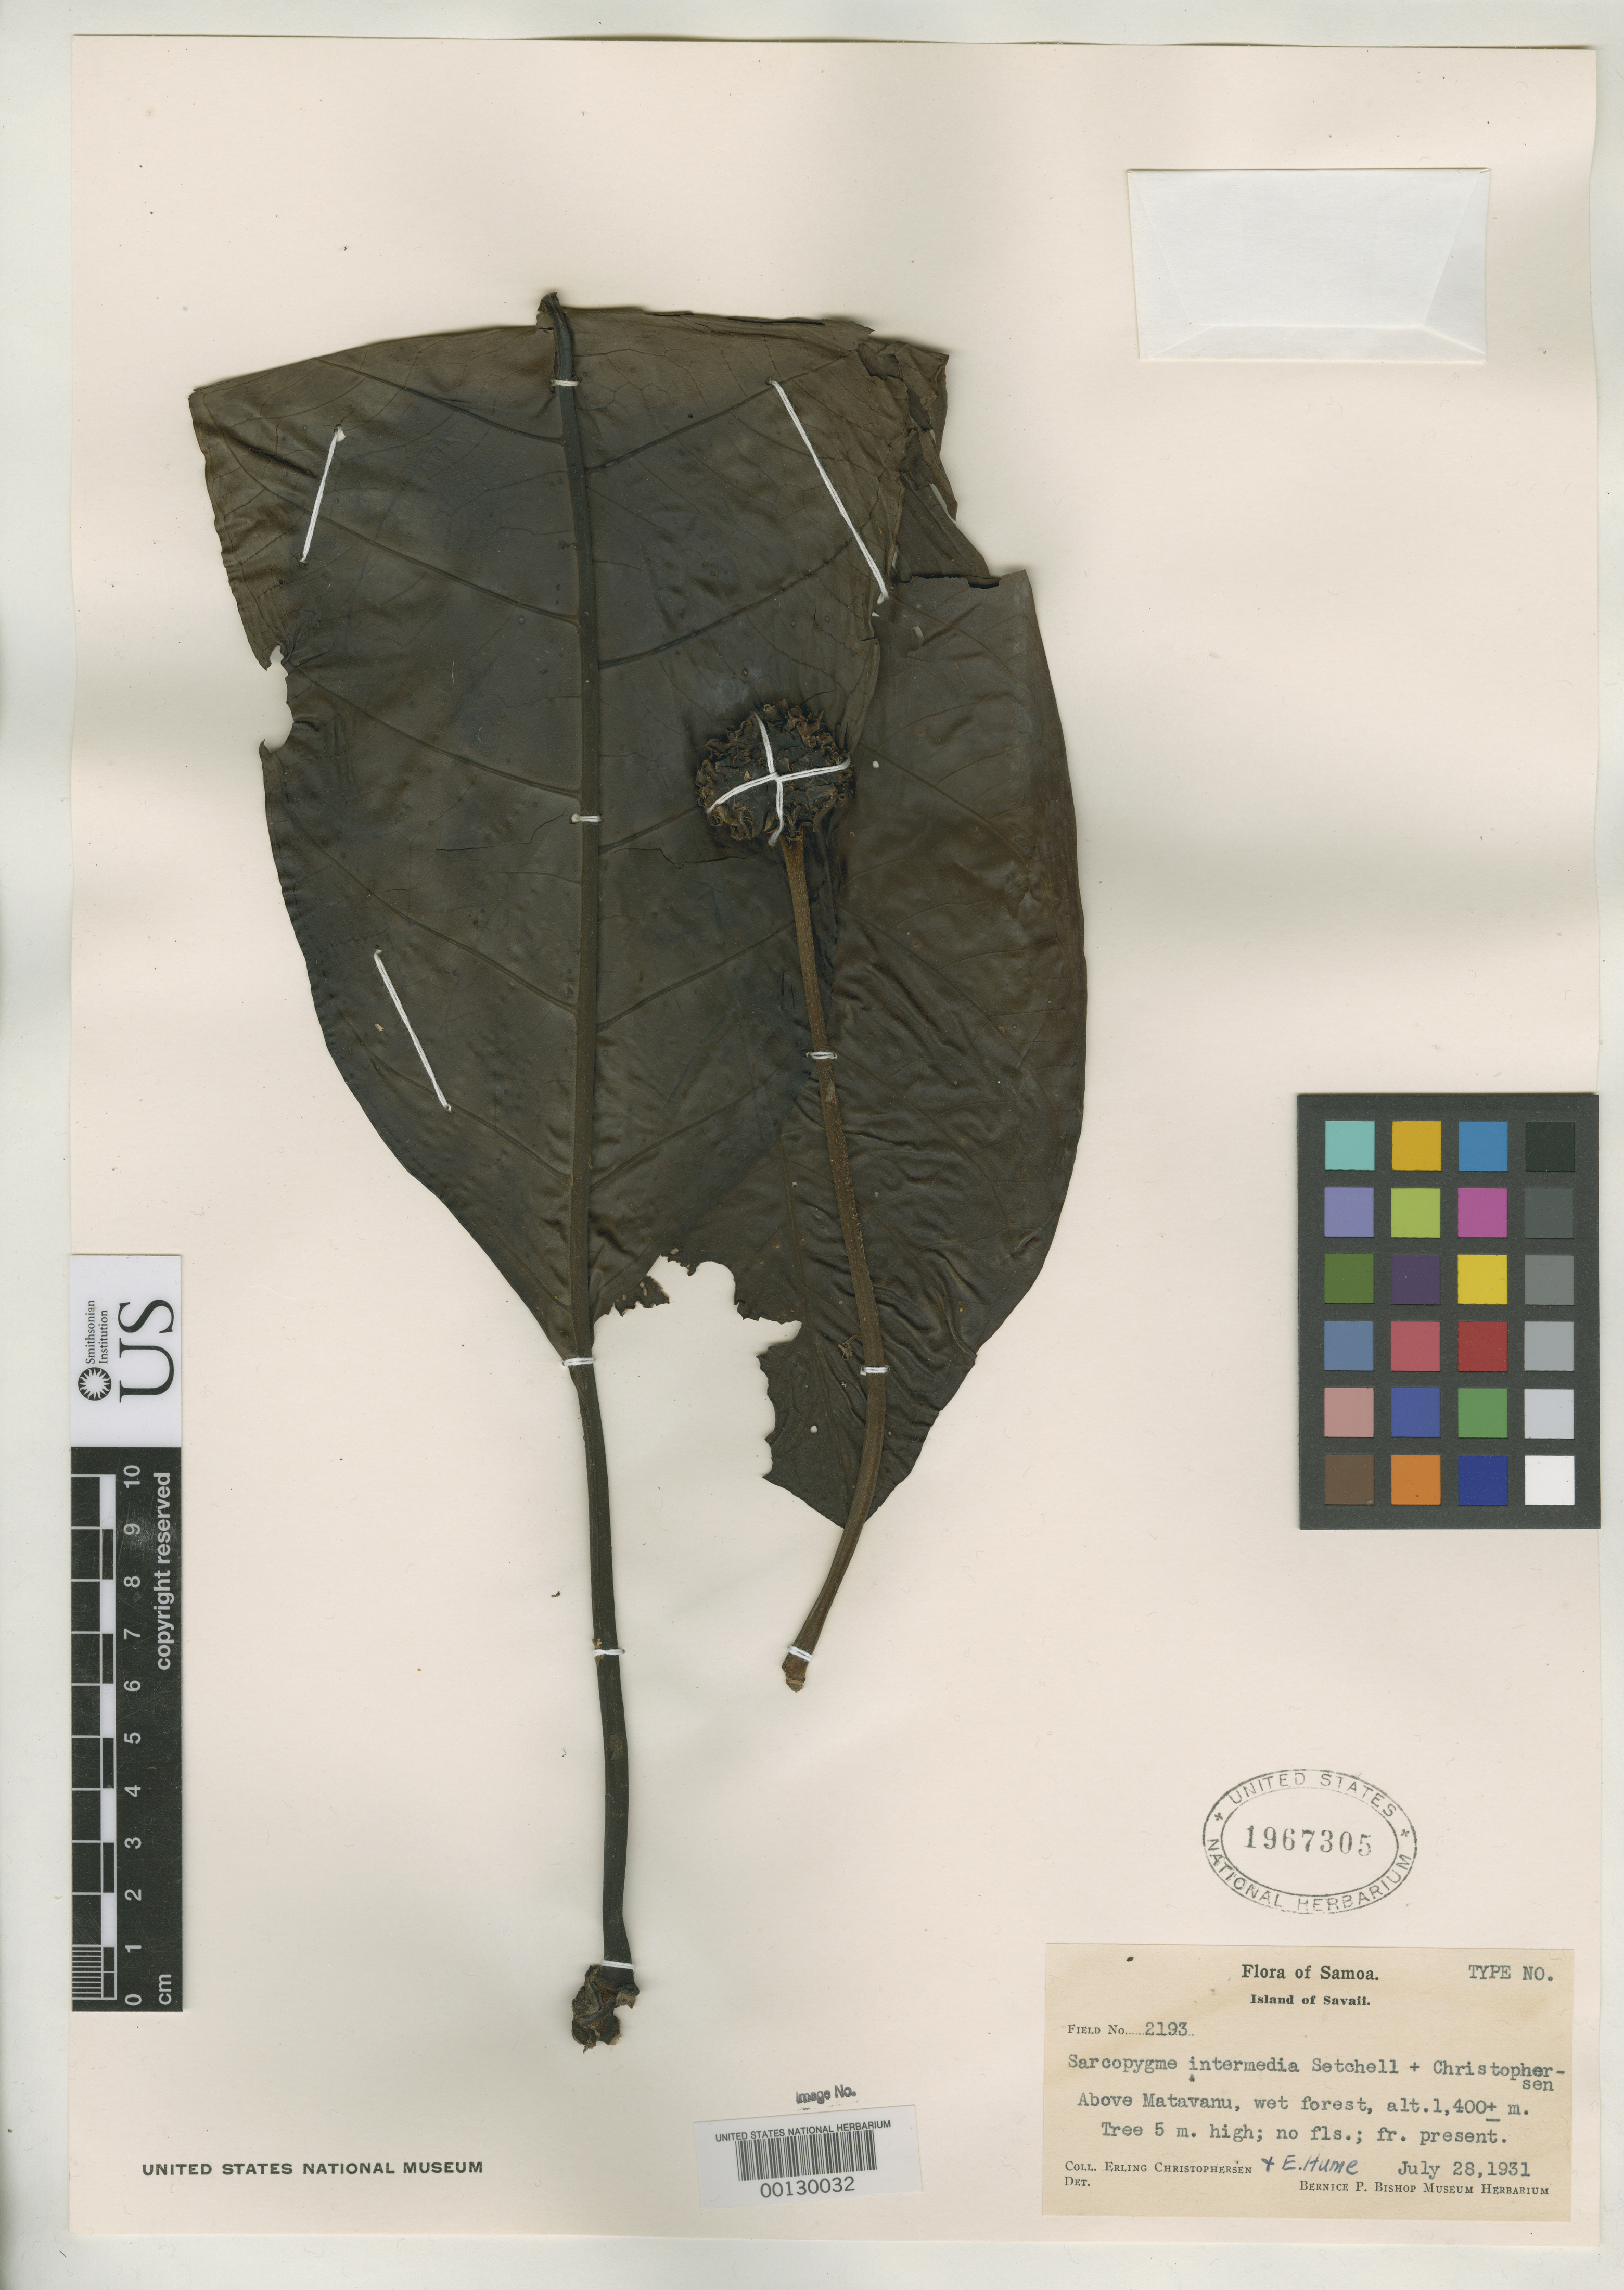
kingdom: Plantae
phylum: Tracheophyta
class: Magnoliopsida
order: Gentianales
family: Rubiaceae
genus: Sarcopygme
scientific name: Sarcopygme intermedia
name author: Setch. & Christoph.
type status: Isotype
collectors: E. Christophersen & E. Hume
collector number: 2193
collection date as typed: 28 Jul 1931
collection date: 1931-07-28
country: Samoa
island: Savai'i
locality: Matavanu Crater. [Western Samoa]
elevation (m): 1400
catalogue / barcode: US 1967305